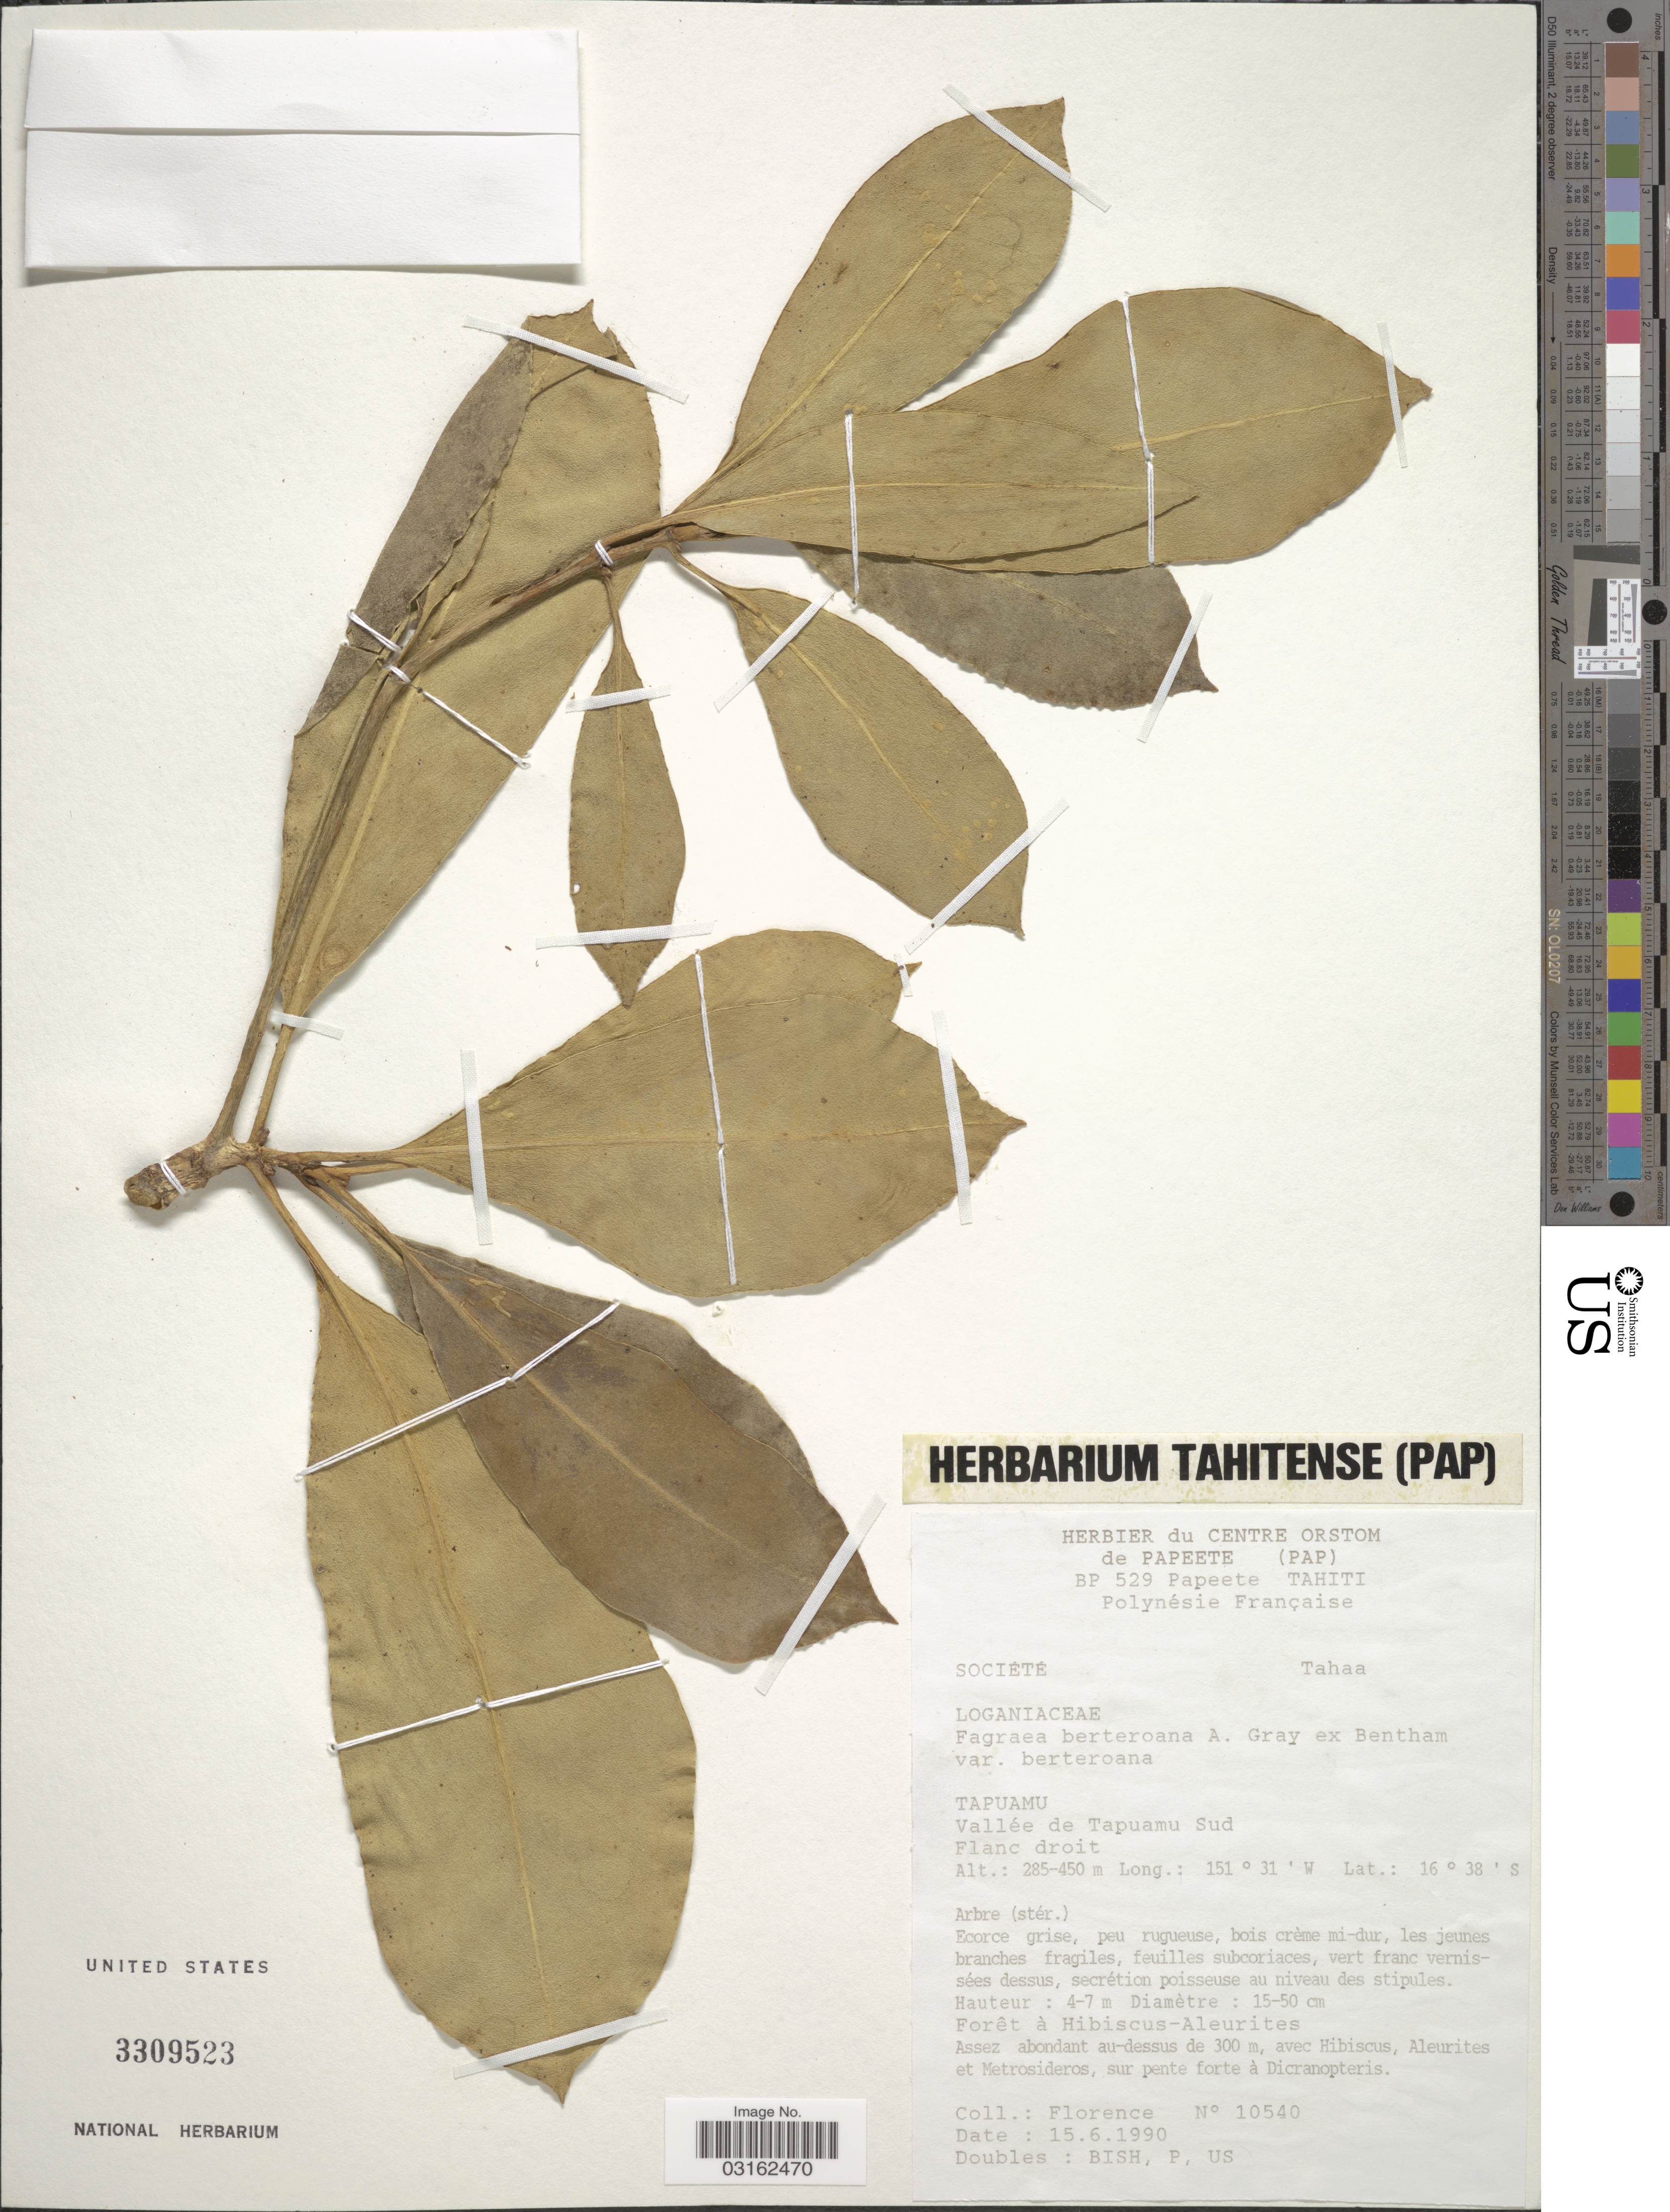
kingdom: Plantae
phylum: Tracheophyta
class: Magnoliopsida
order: Gentianales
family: Gentianaceae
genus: Fagraea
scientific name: Fagraea berteroana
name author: A. Gray ex Benth.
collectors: -. Florence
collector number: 10540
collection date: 1990-06-15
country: French Polynesia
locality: Société. Tahaa. Tapuamu. Vallée de Tapuamu Sud.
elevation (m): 285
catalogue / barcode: US 3309523